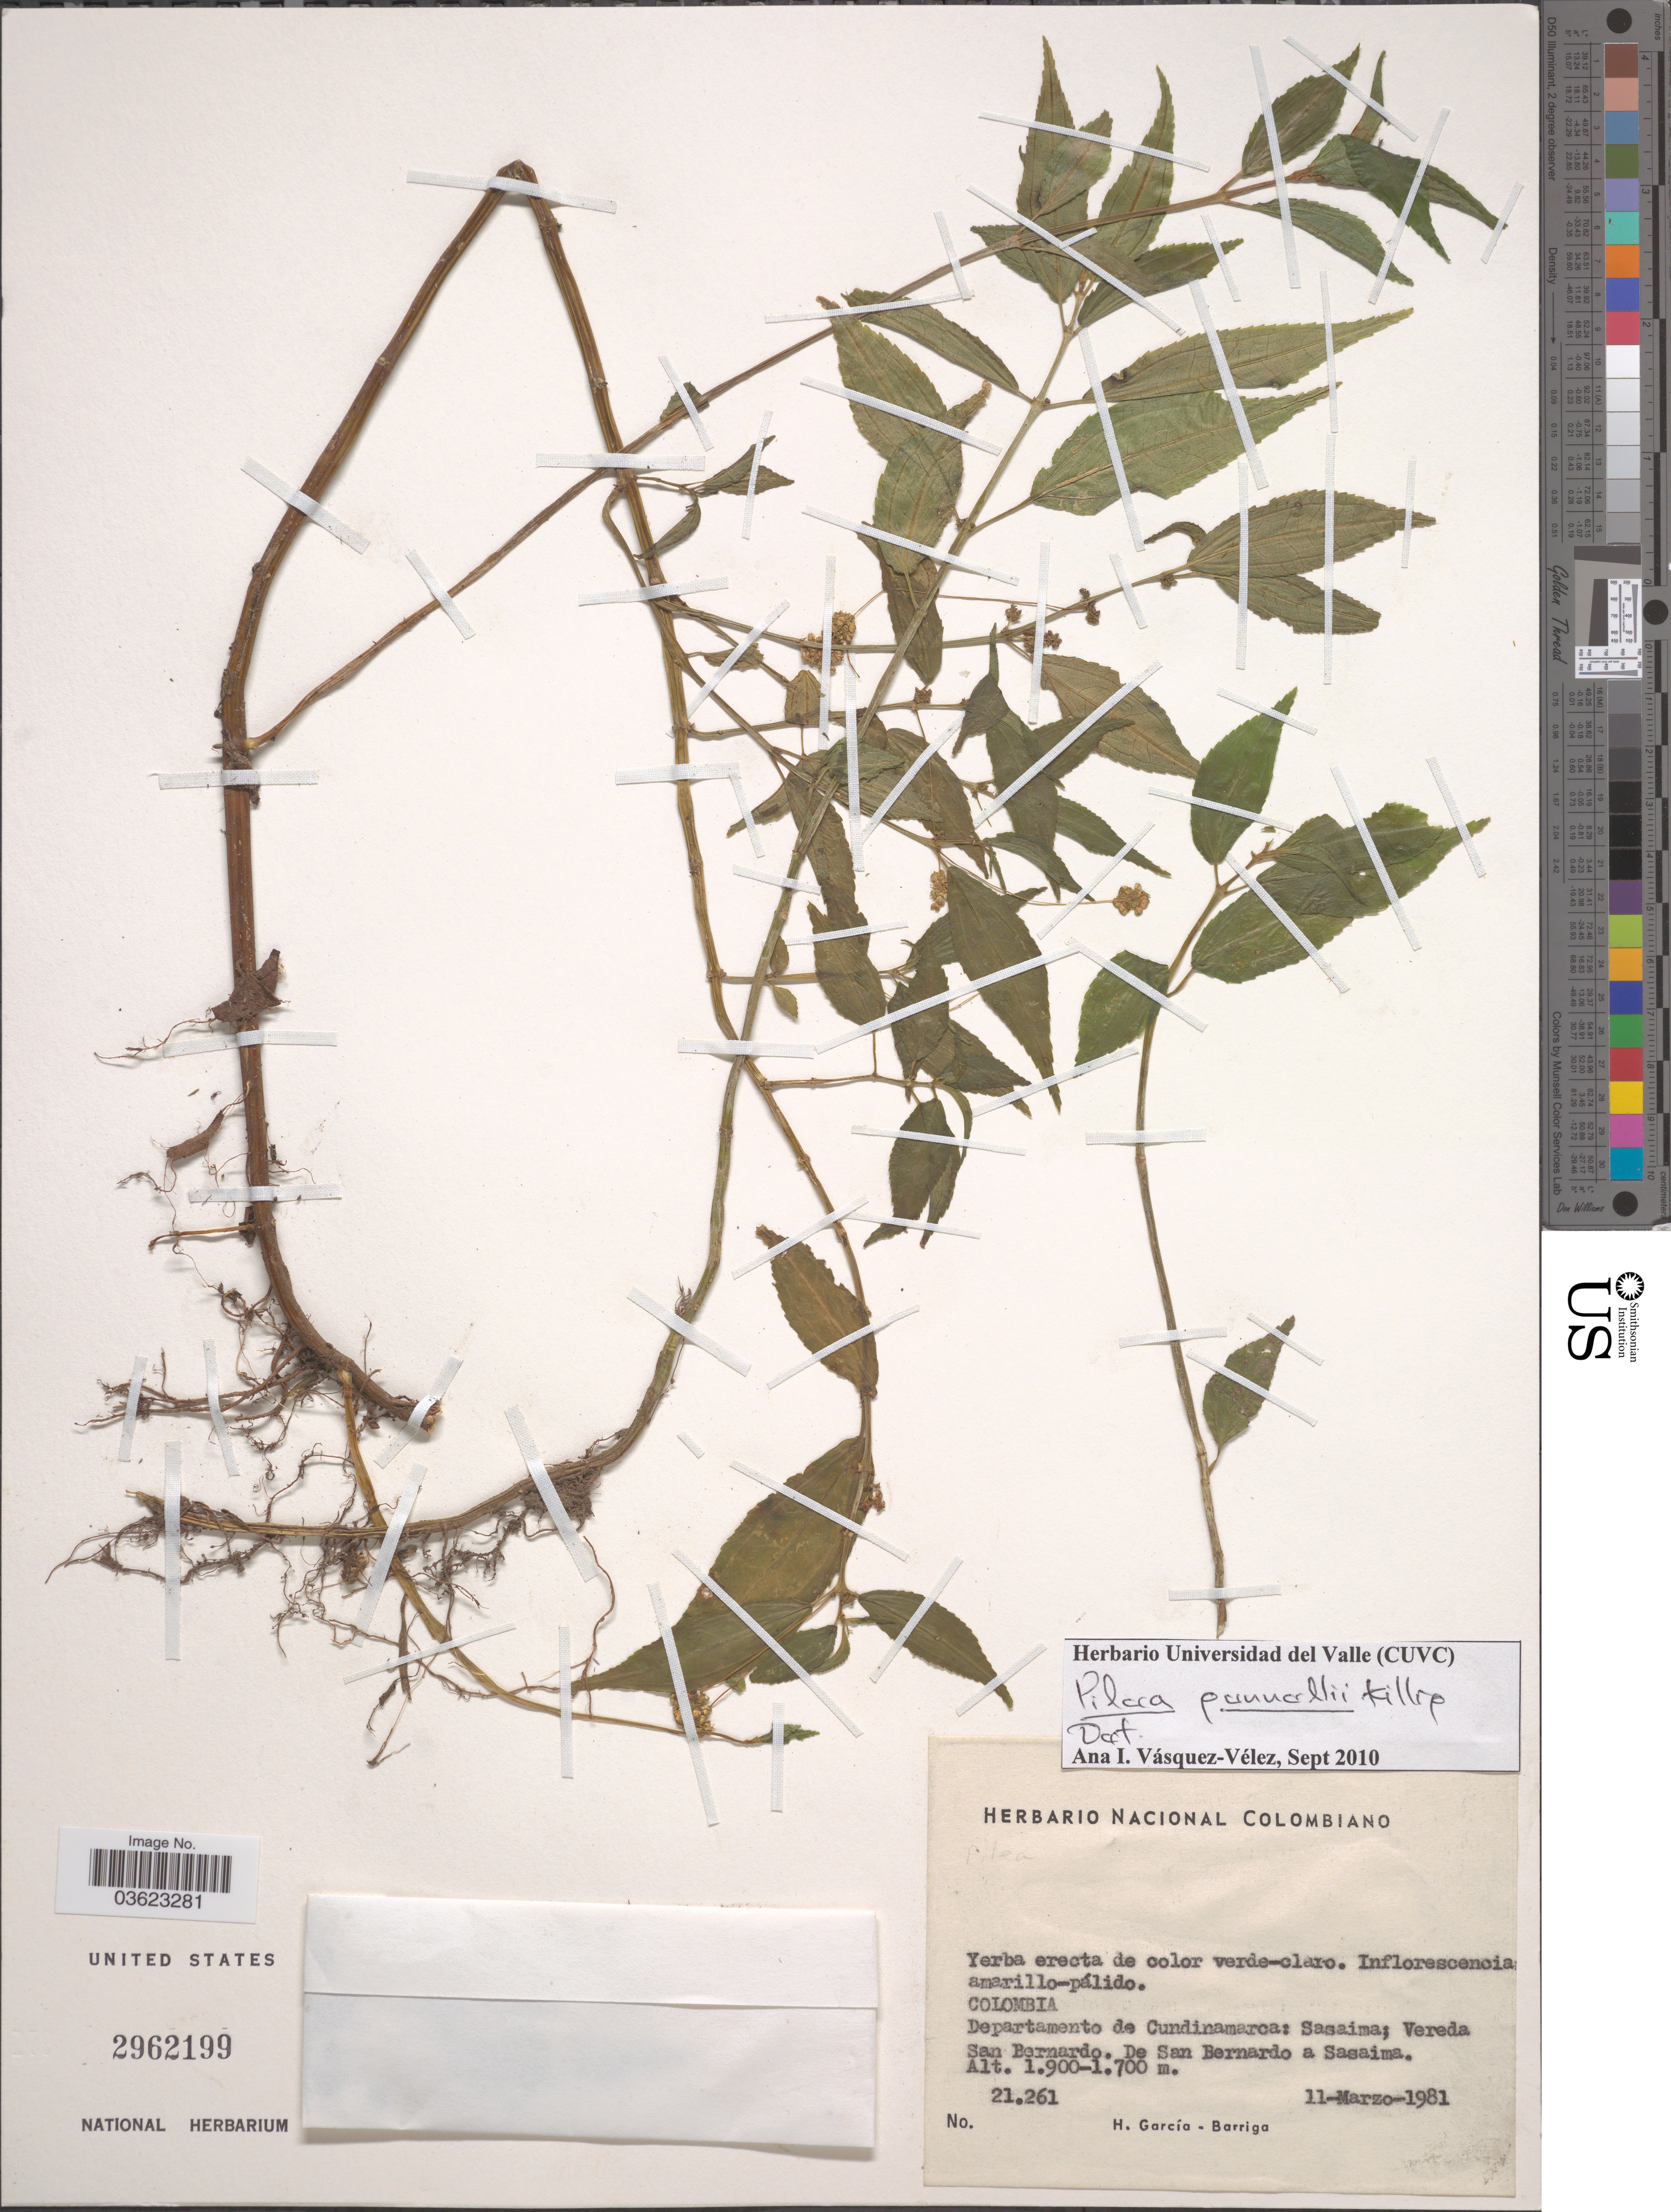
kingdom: Plantae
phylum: Tracheophyta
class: Magnoliopsida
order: Rosales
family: Urticaceae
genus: Pilea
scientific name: Pilea pennellii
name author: Killip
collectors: H. García Barriga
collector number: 21261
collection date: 1981-03-11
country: Colombia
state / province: Cundinamarca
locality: Departamento de Cundinamarca: Sasaima; Vereda San Bernardo. De San Bernardo a Sasaima.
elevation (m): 1700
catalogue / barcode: US 2962199